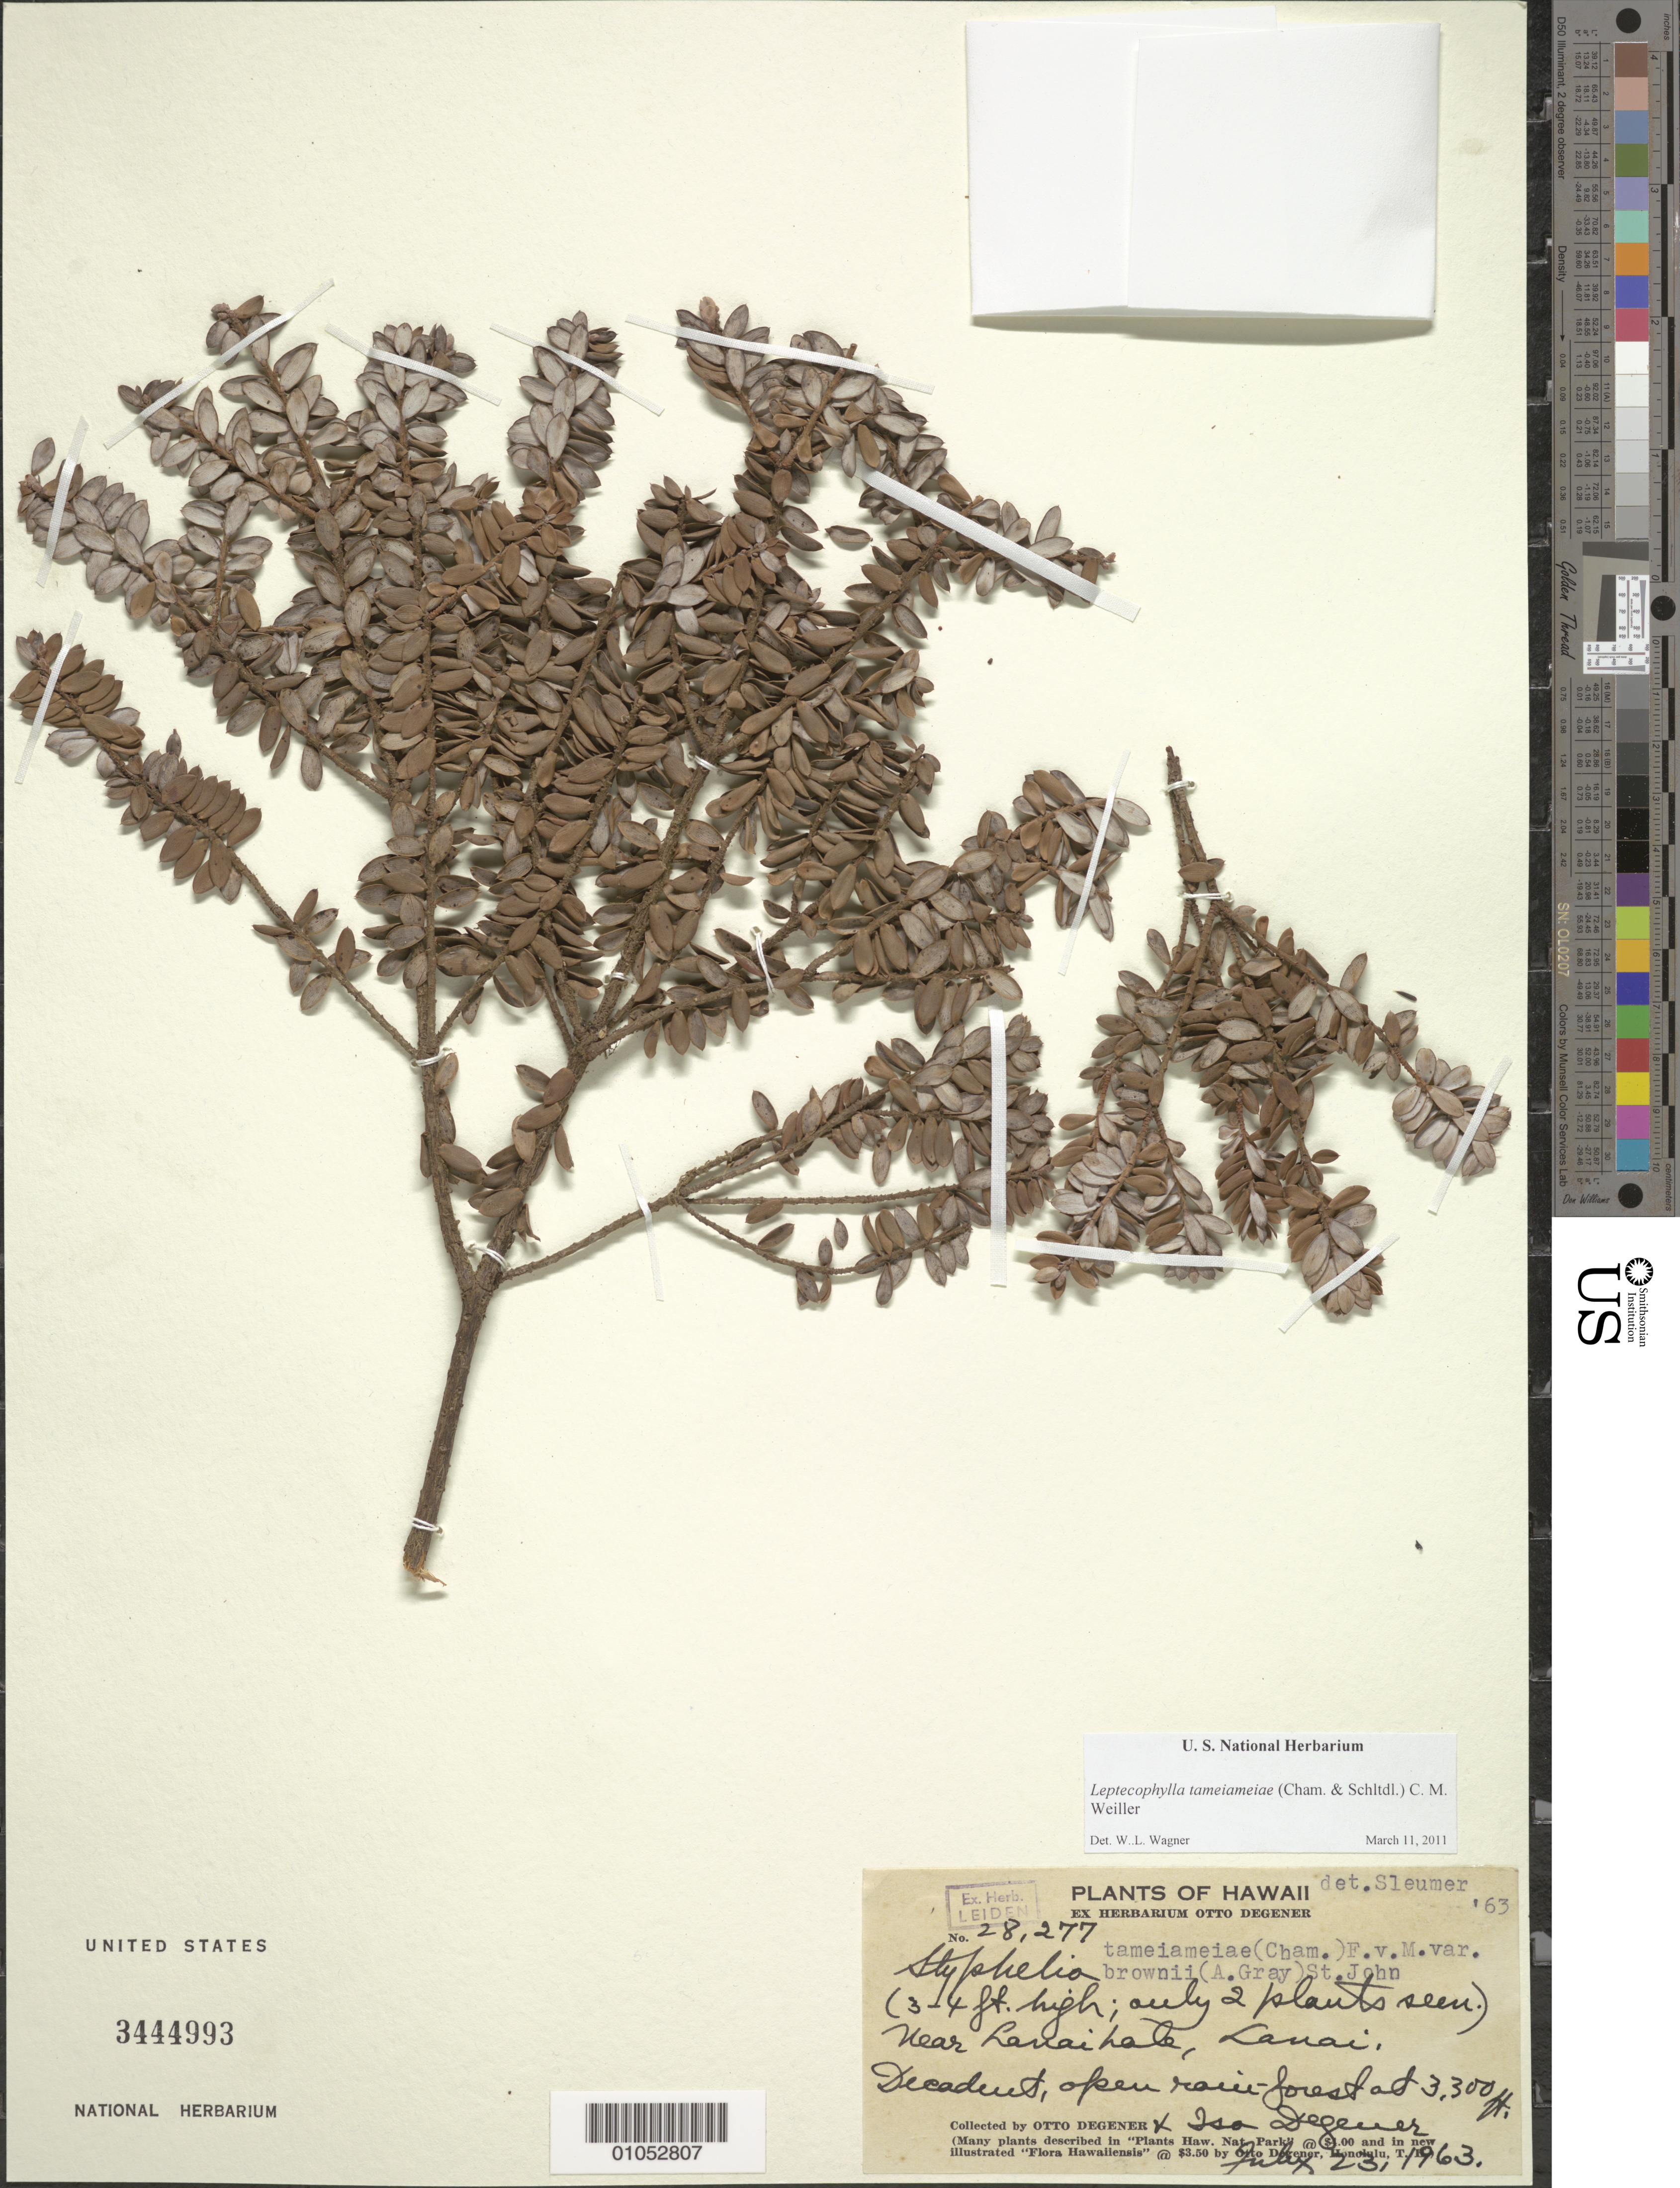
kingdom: Plantae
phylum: Tracheophyta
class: Magnoliopsida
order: Ericales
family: Ericaceae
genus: Leptecophylla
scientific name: Leptecophylla tameiameiae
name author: (Cham. & Schltdl.) C.M. Weiller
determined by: Wagner, W. L., (BOT), Smithsonian Institution - National Museum of Natural History (UNITED STATES)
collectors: O. Degener & I. Degener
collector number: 28277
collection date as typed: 23 Jul 1963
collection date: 1963-07-23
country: United States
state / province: Hawaii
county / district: Maui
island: Lana'i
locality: Near Lanaihale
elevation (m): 1005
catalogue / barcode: US 3444993